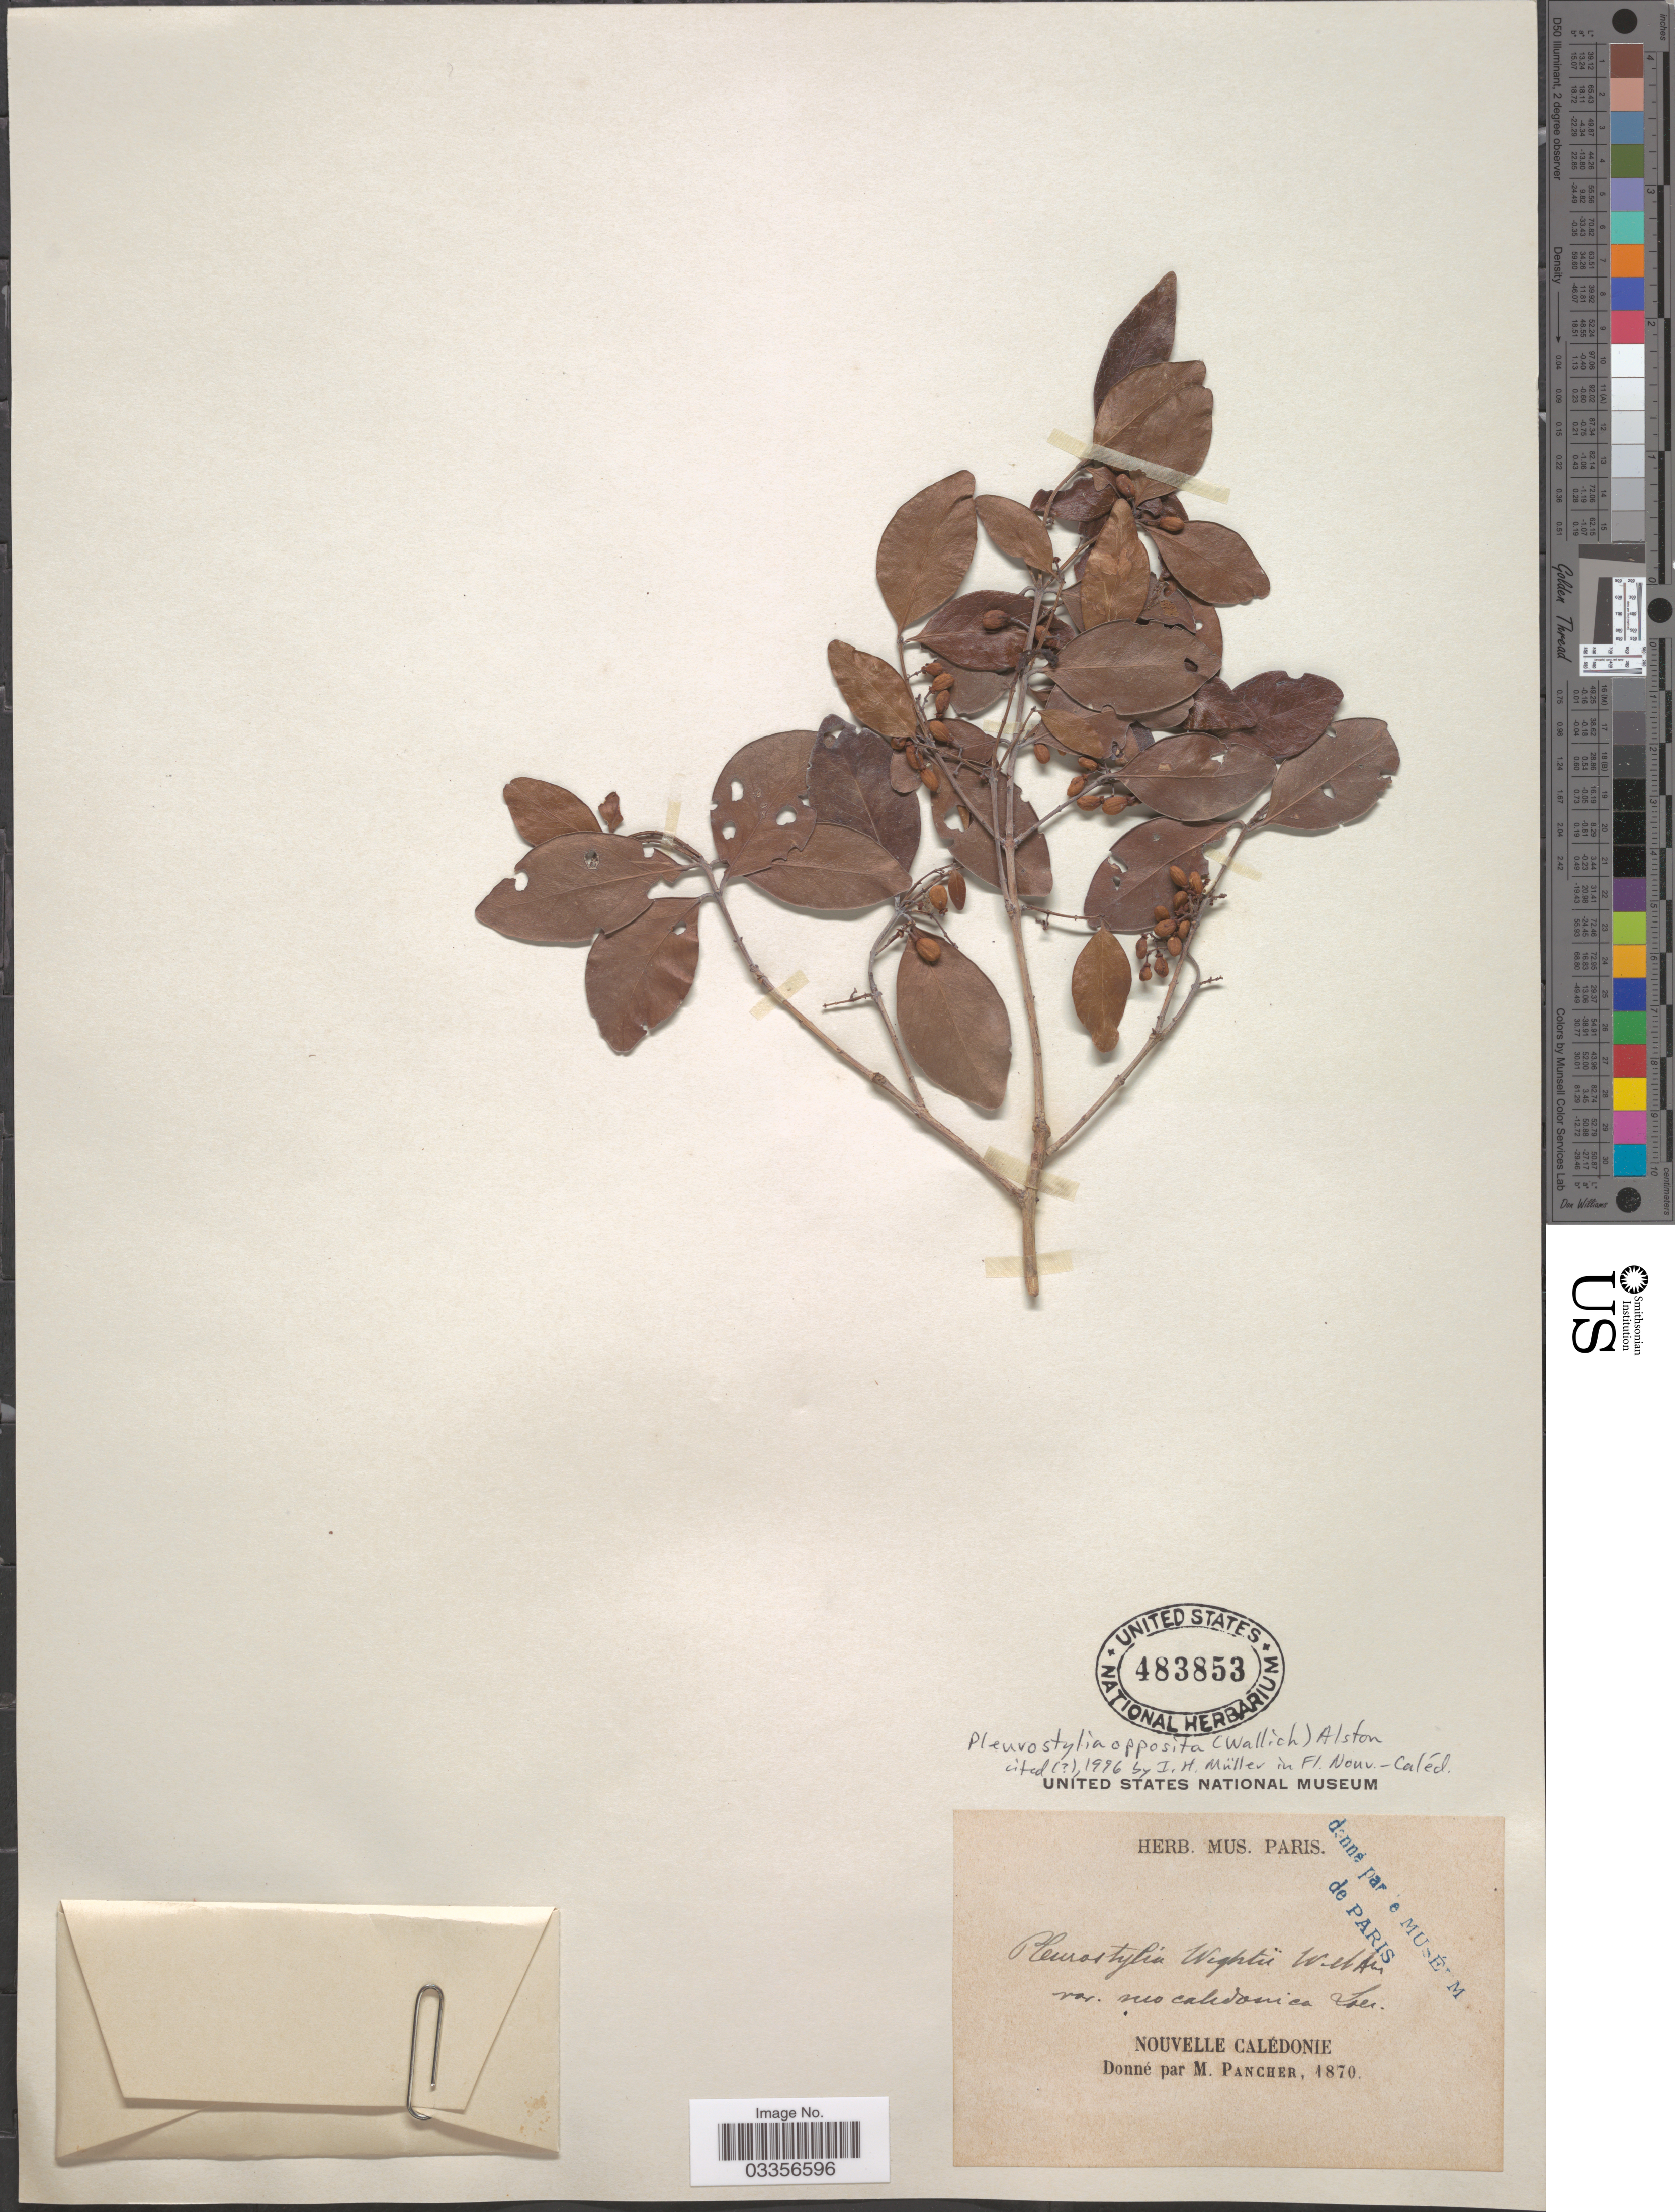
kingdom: Plantae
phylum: Tracheophyta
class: Magnoliopsida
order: Celastrales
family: Celastraceae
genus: Pleurostylia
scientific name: Pleurostylia opposita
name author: (Wall.) Alston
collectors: M. Pancher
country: New Caledonia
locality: Nouvelle Calédonie.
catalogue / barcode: US 483853